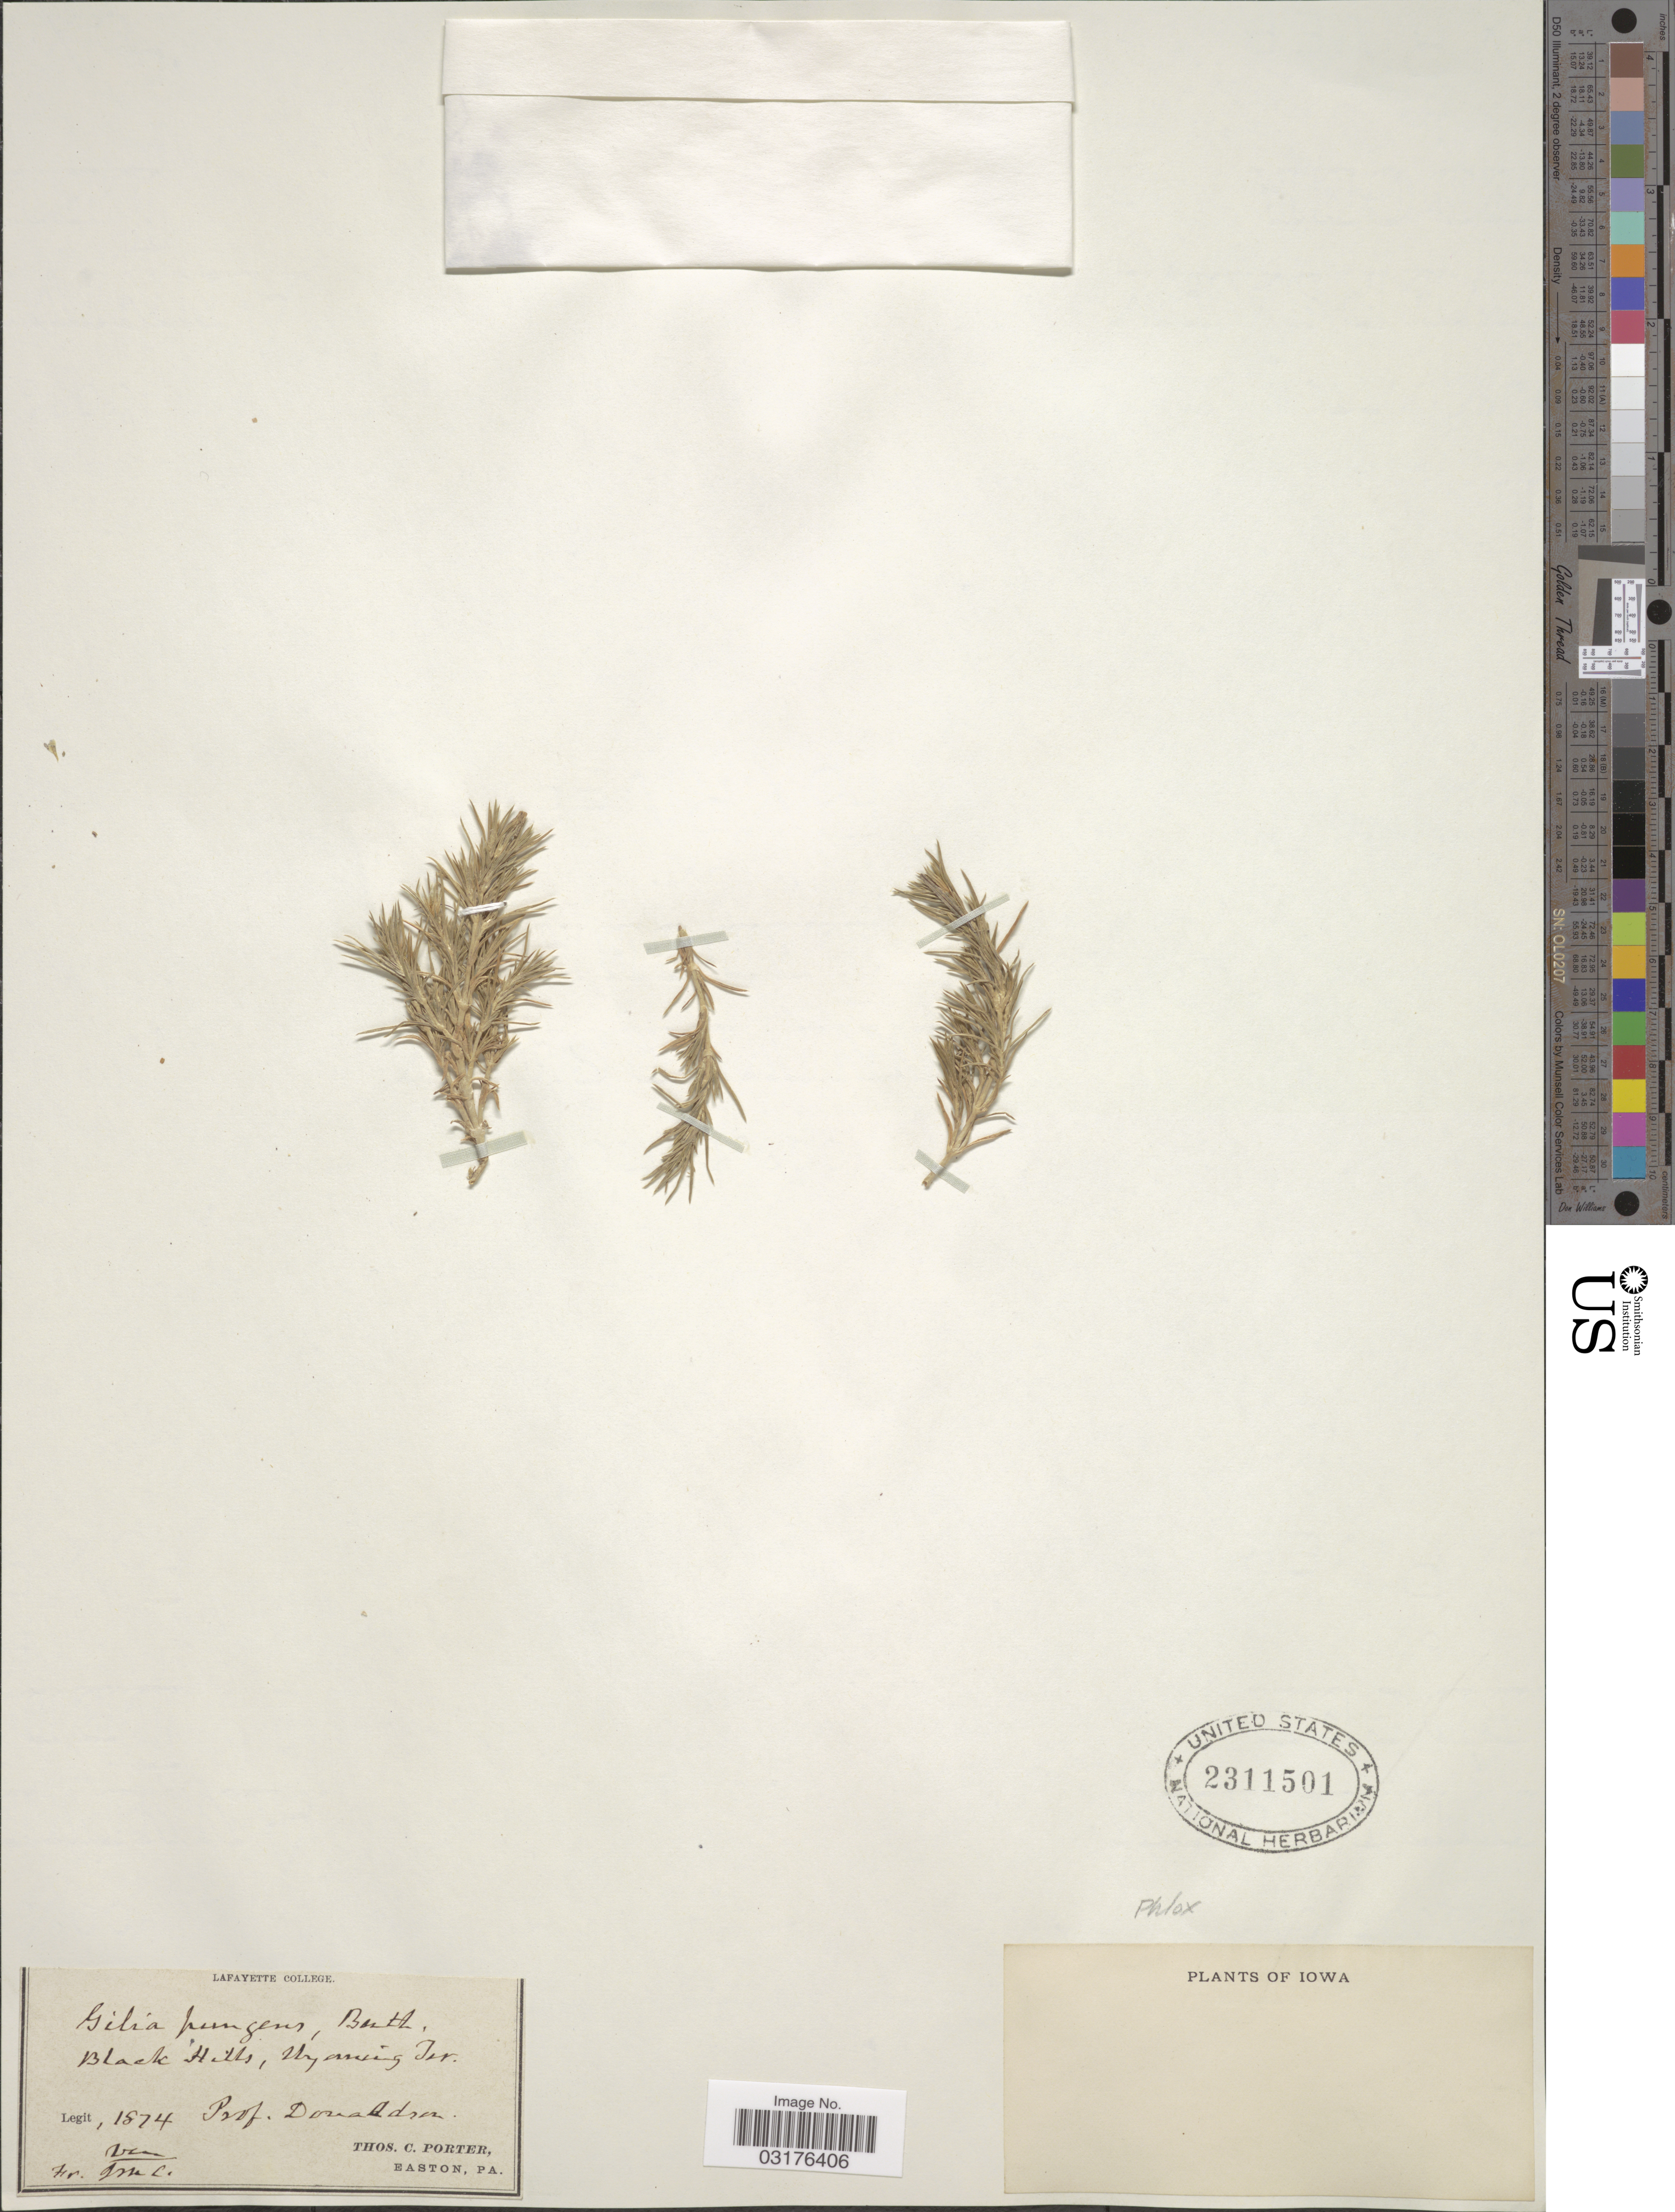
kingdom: Plantae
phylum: Tracheophyta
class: Magnoliopsida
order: Ericales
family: Polemoniaceae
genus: Gilia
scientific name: Gilia sp.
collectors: T. Porter & Prof. Donaldson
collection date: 1874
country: United States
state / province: Wyoming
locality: Black Hills, Wyoming Ter.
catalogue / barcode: US 2311501